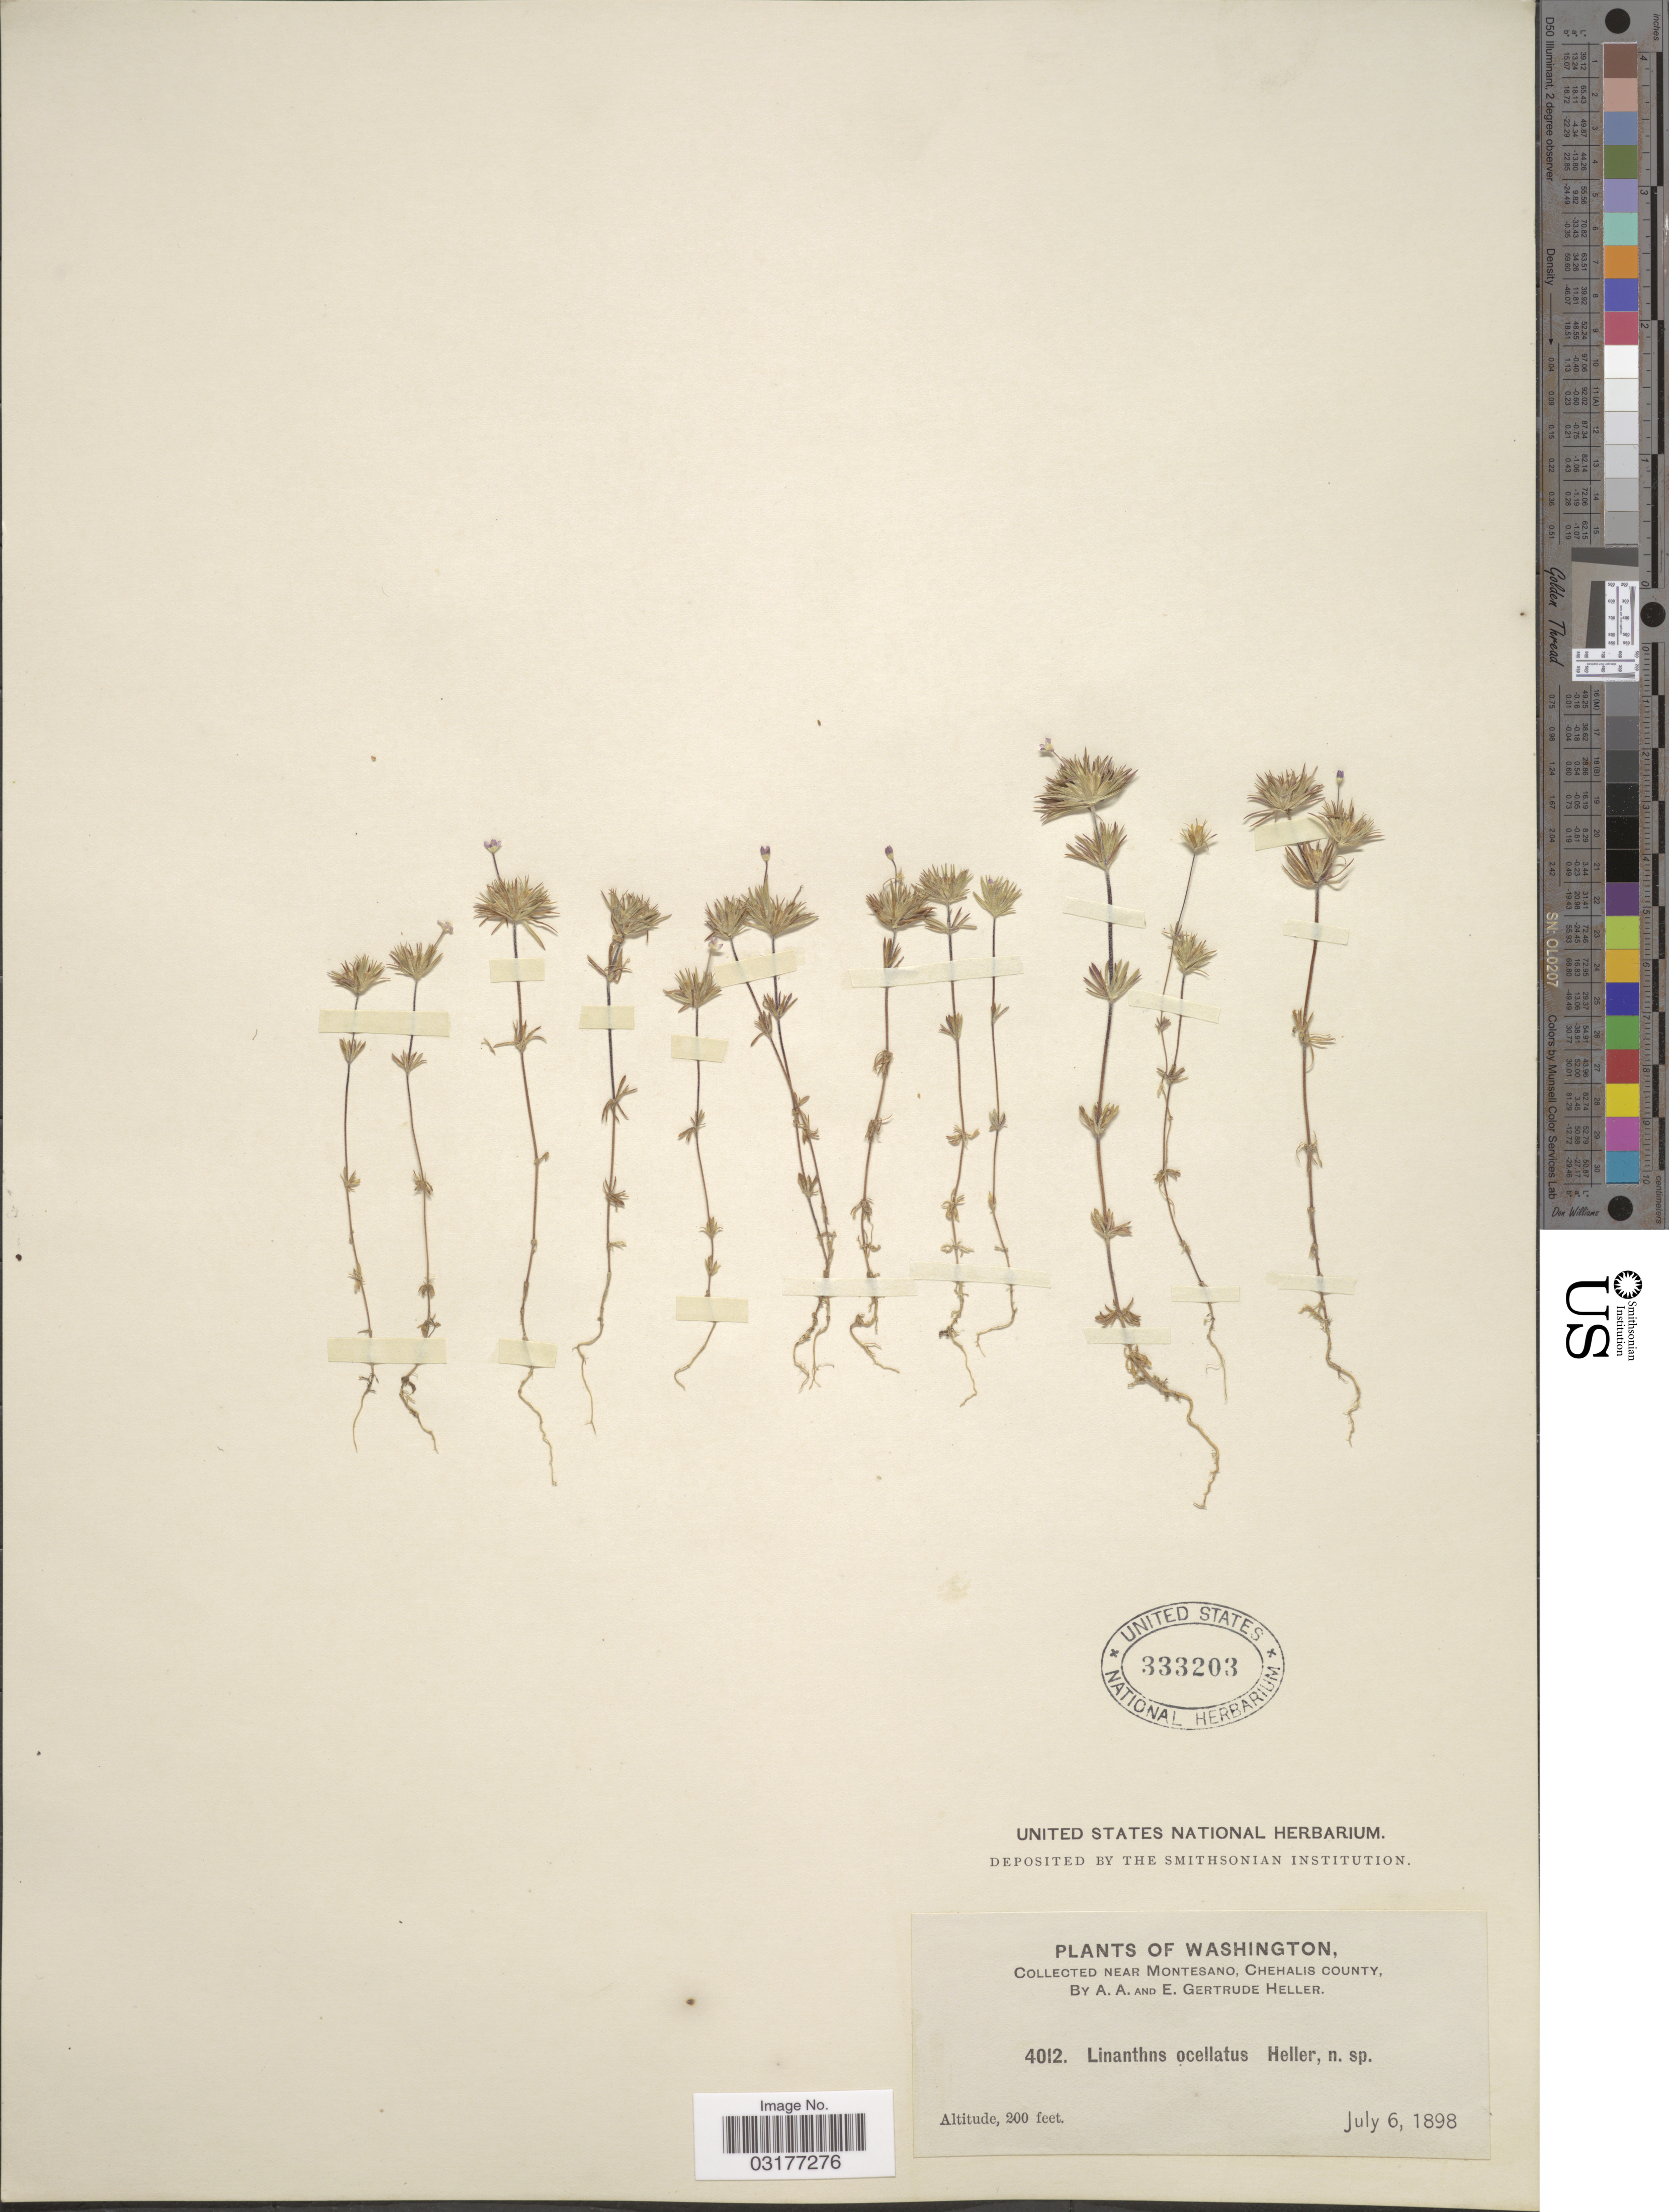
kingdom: Plantae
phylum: Tracheophyta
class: Magnoliopsida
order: Ericales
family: Polemoniaceae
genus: Leptosiphon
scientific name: Leptosiphon bicolor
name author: Nutt.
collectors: A. A. Heller & E. G. Heller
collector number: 4012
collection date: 1898-07-06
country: United States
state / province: Washington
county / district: Grays Harbor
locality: Near Montesano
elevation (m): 61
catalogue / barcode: US 333203